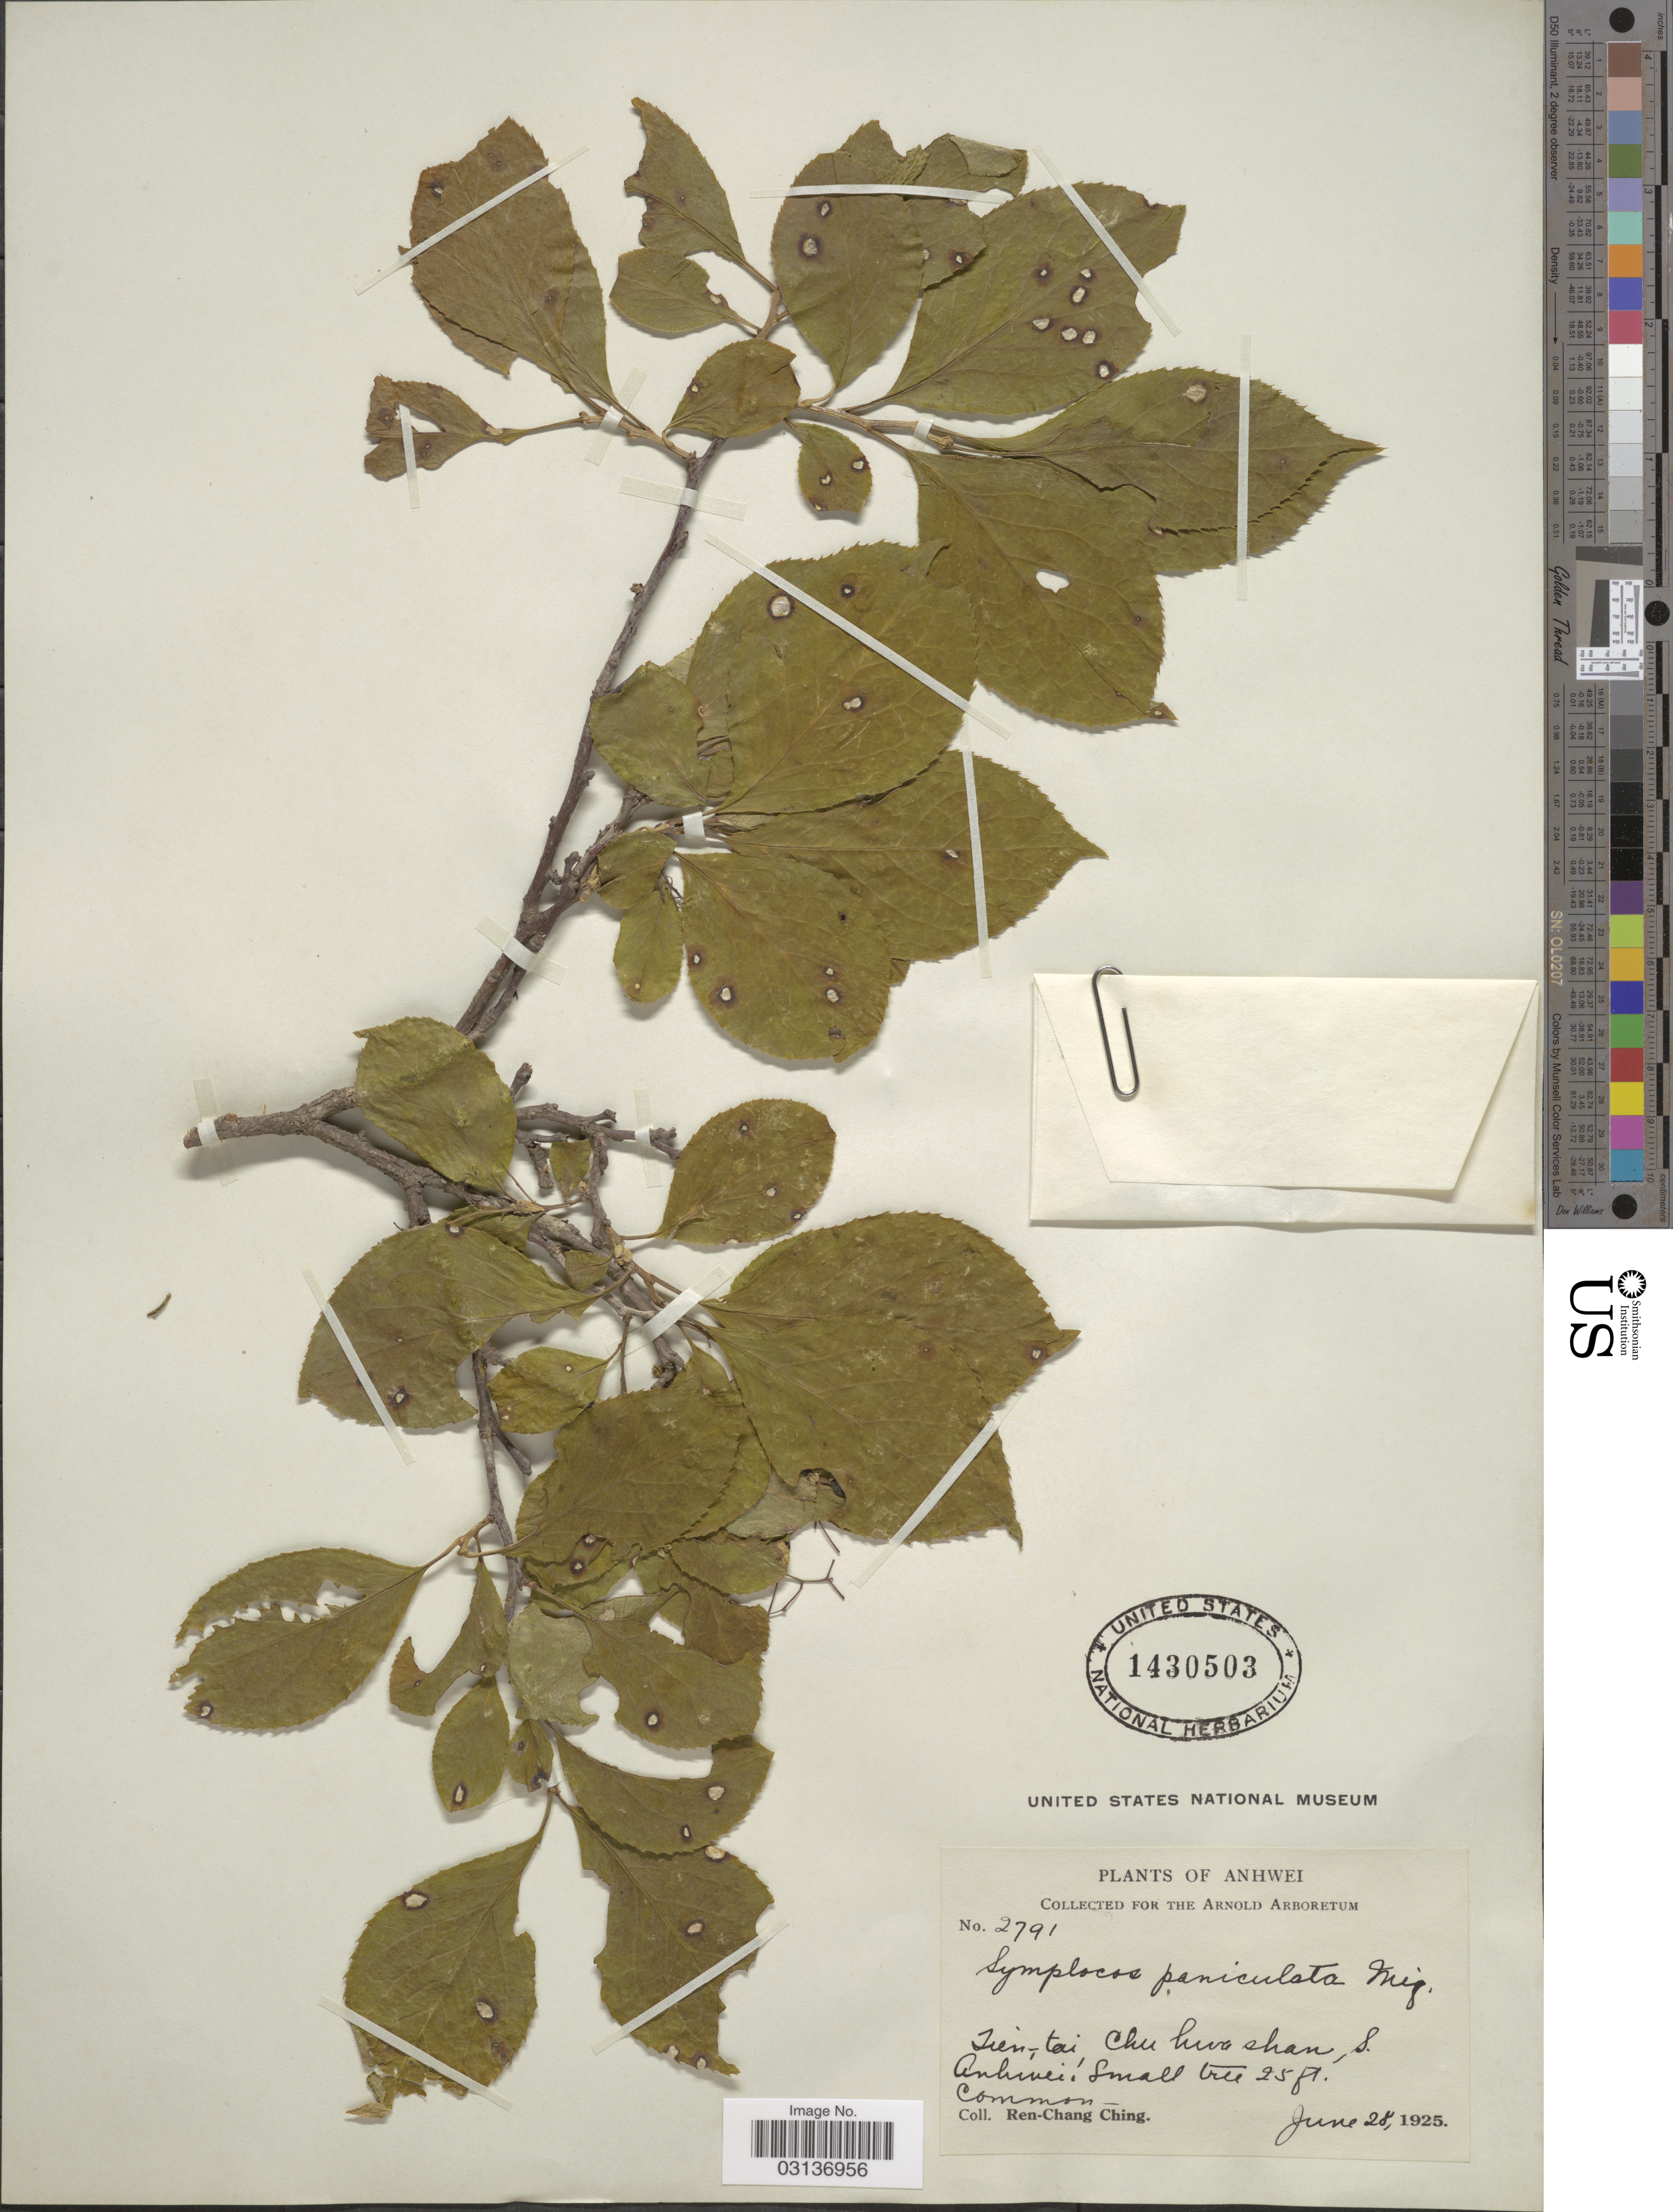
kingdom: Plantae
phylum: Tracheophyta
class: Magnoliopsida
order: Ericales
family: Symplocaceae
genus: Symplocos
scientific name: Symplocos paniculata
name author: Miq.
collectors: R. C. Ching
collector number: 2791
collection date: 1925-06-28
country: China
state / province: Anhui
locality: Anhwei. Tien-tai, Chu hua shan, S. Anhwei.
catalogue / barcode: US 1430503